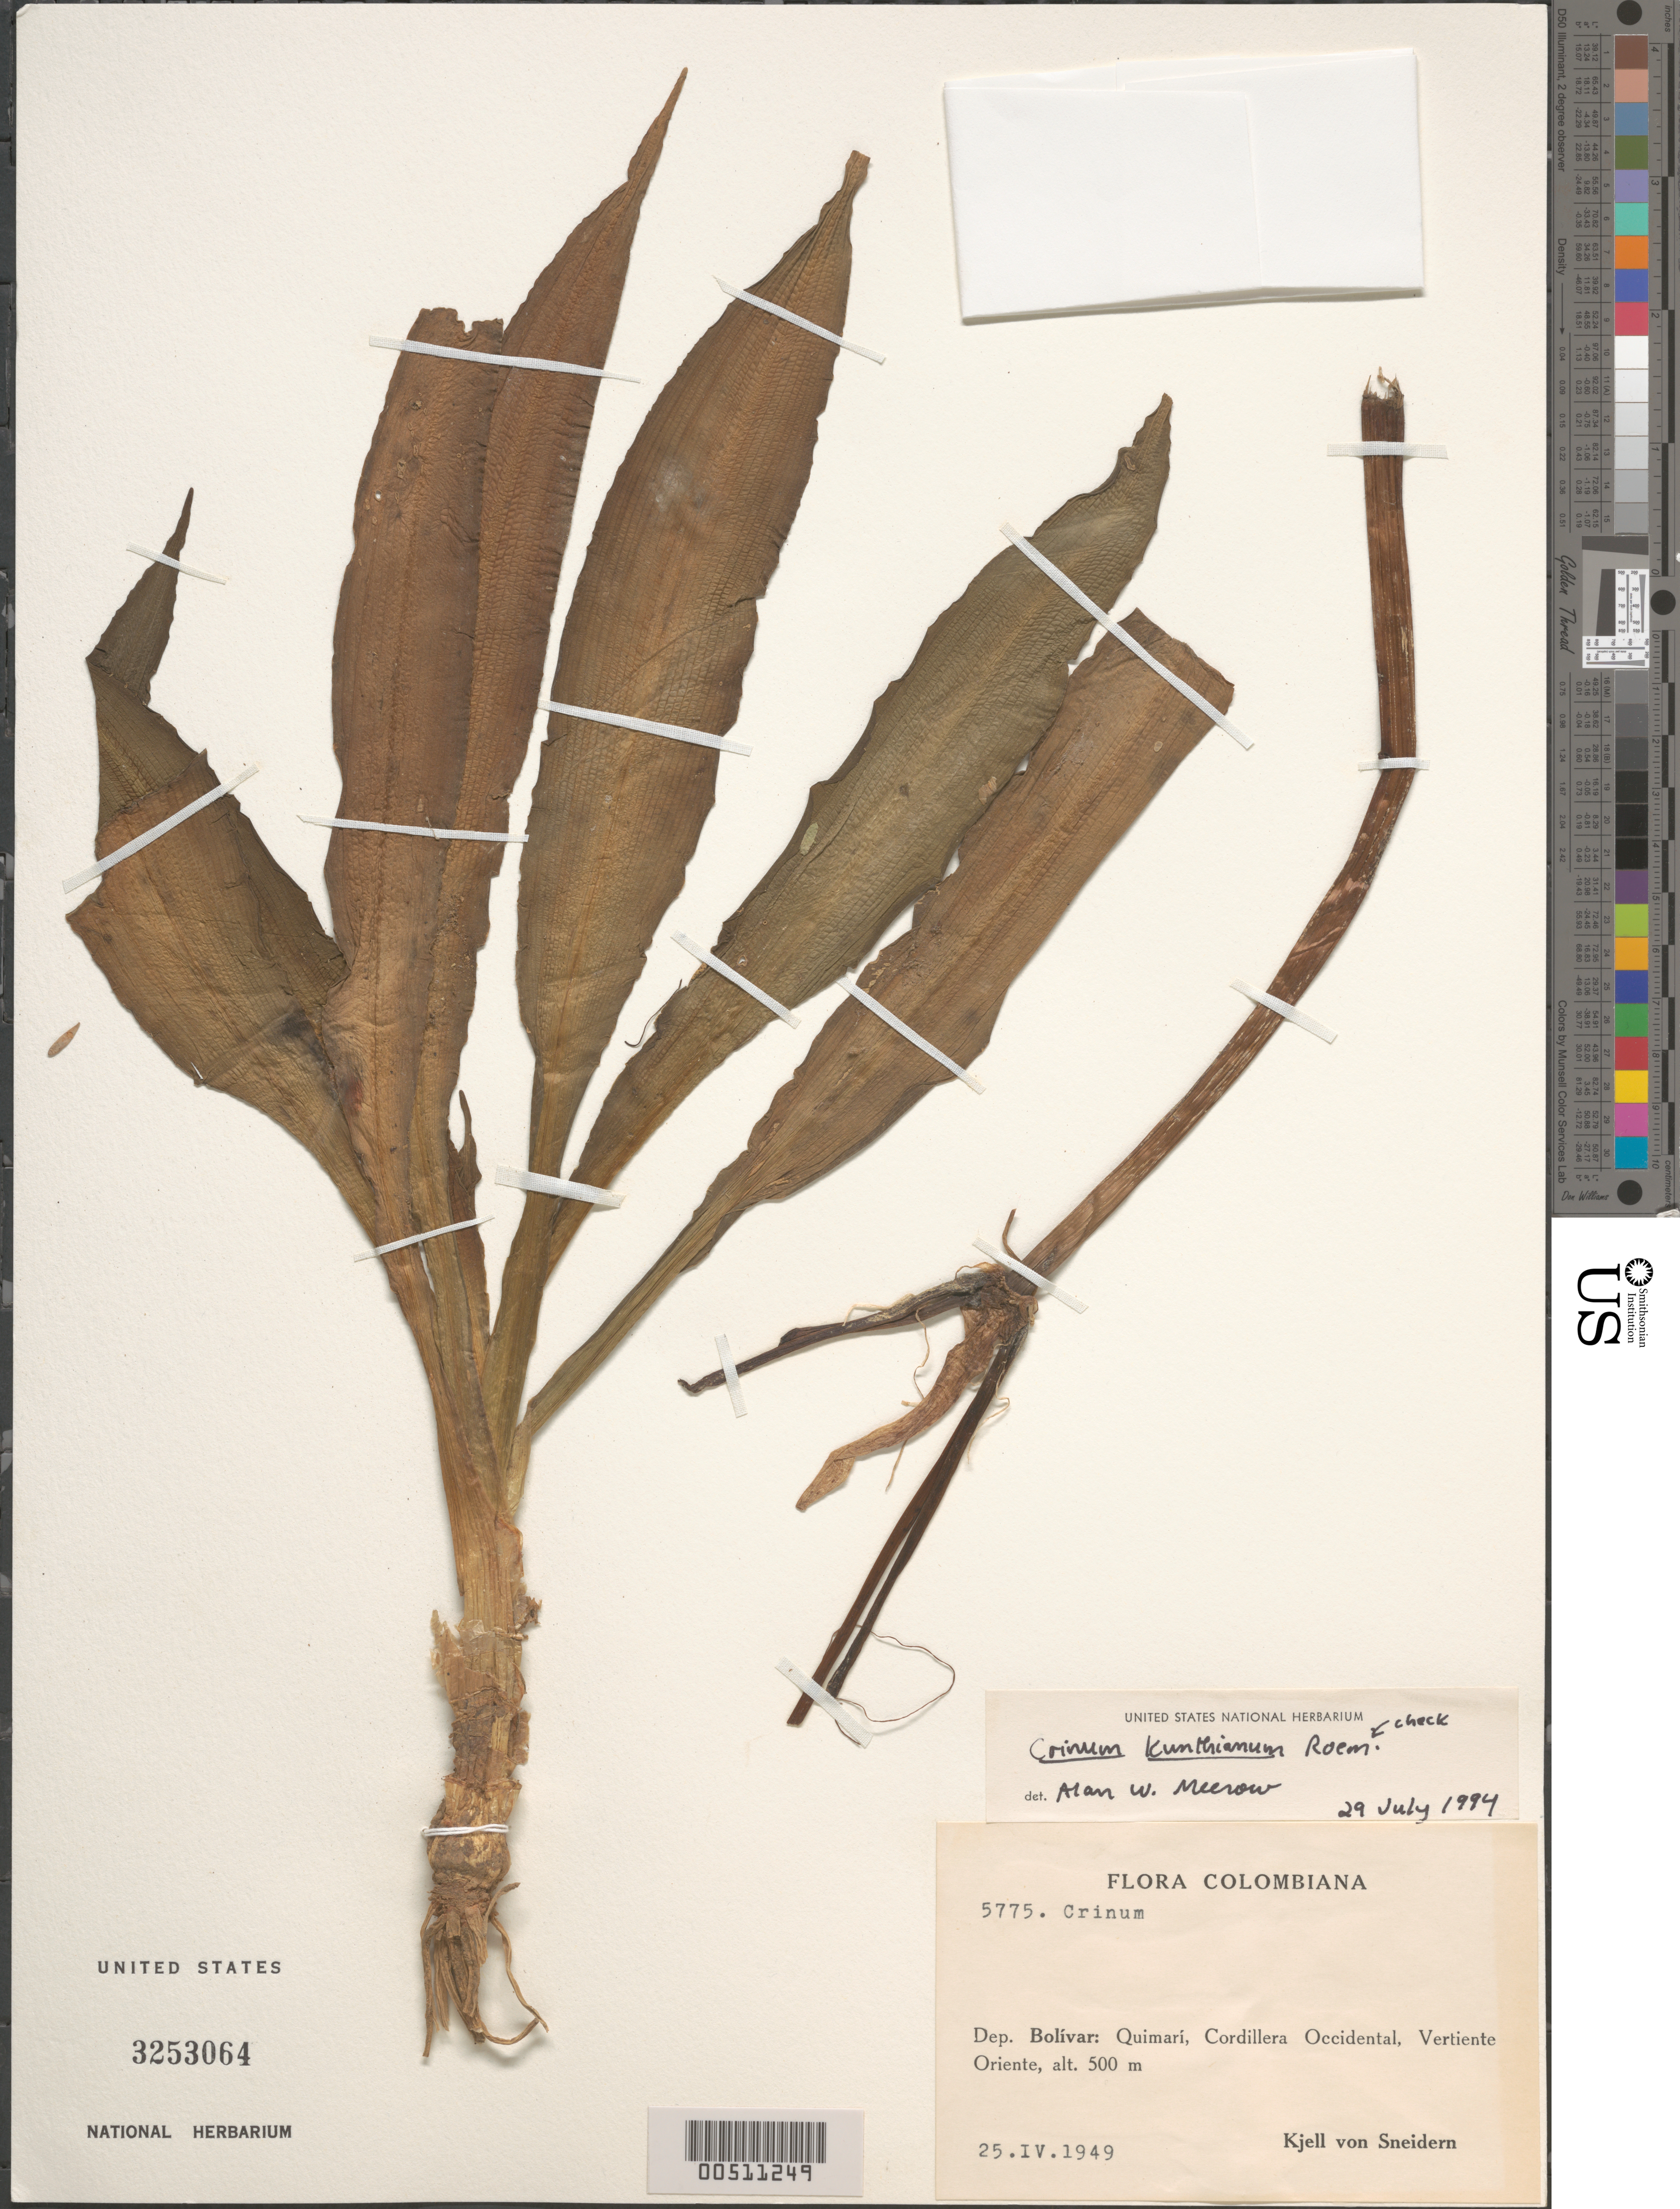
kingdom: Plantae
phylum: Tracheophyta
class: Liliopsida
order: Asparagales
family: Amaryllidaceae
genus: Crinum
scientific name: Crinum kunthianum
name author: M. Roem.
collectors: K. von Sneidern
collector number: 5775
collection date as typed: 25 Apr 1949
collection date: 1949-04-25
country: Colombia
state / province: Bolívar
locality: Quimari, Vertiente Oriente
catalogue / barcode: US 3253064